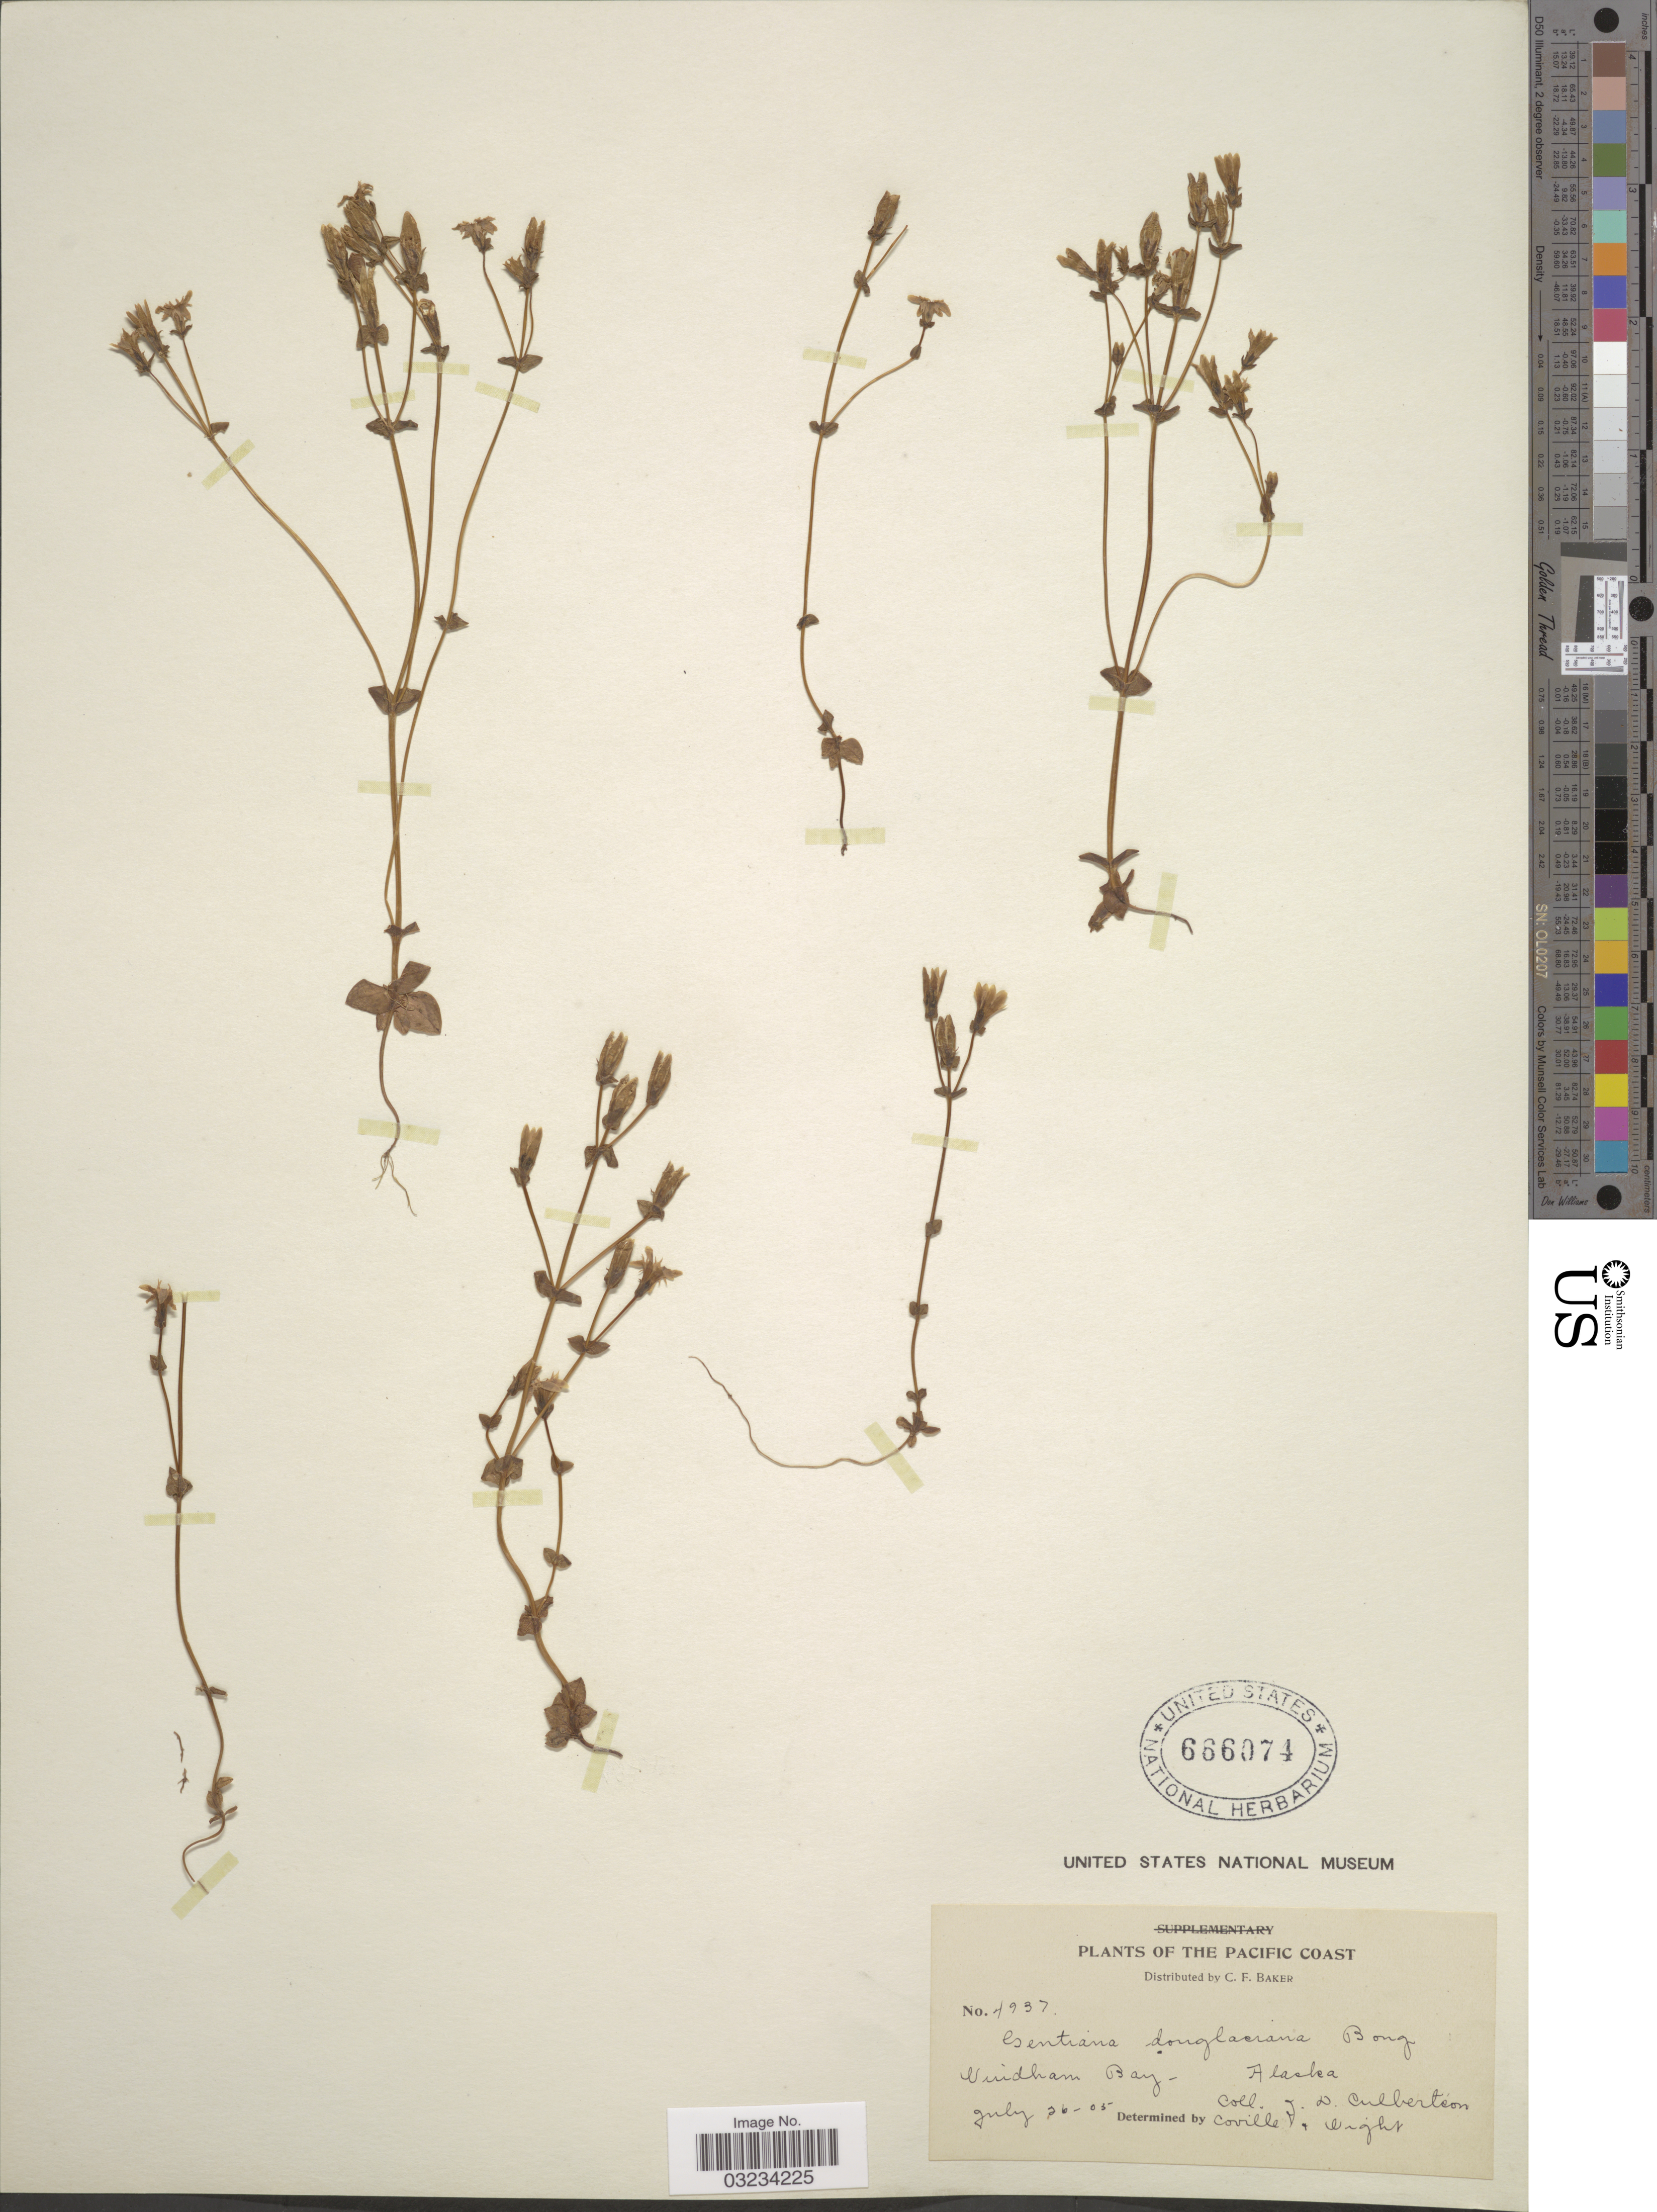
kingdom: Plantae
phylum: Tracheophyta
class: Magnoliopsida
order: Gentianales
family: Gentianaceae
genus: Gentiana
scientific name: Gentiana douglasiana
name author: Bong.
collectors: J. Culbertson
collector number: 4937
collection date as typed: Transcribed d/m/y: 26/7/5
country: United States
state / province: Alaska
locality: The Pacific Coast, Windham Bay.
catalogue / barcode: US 666074